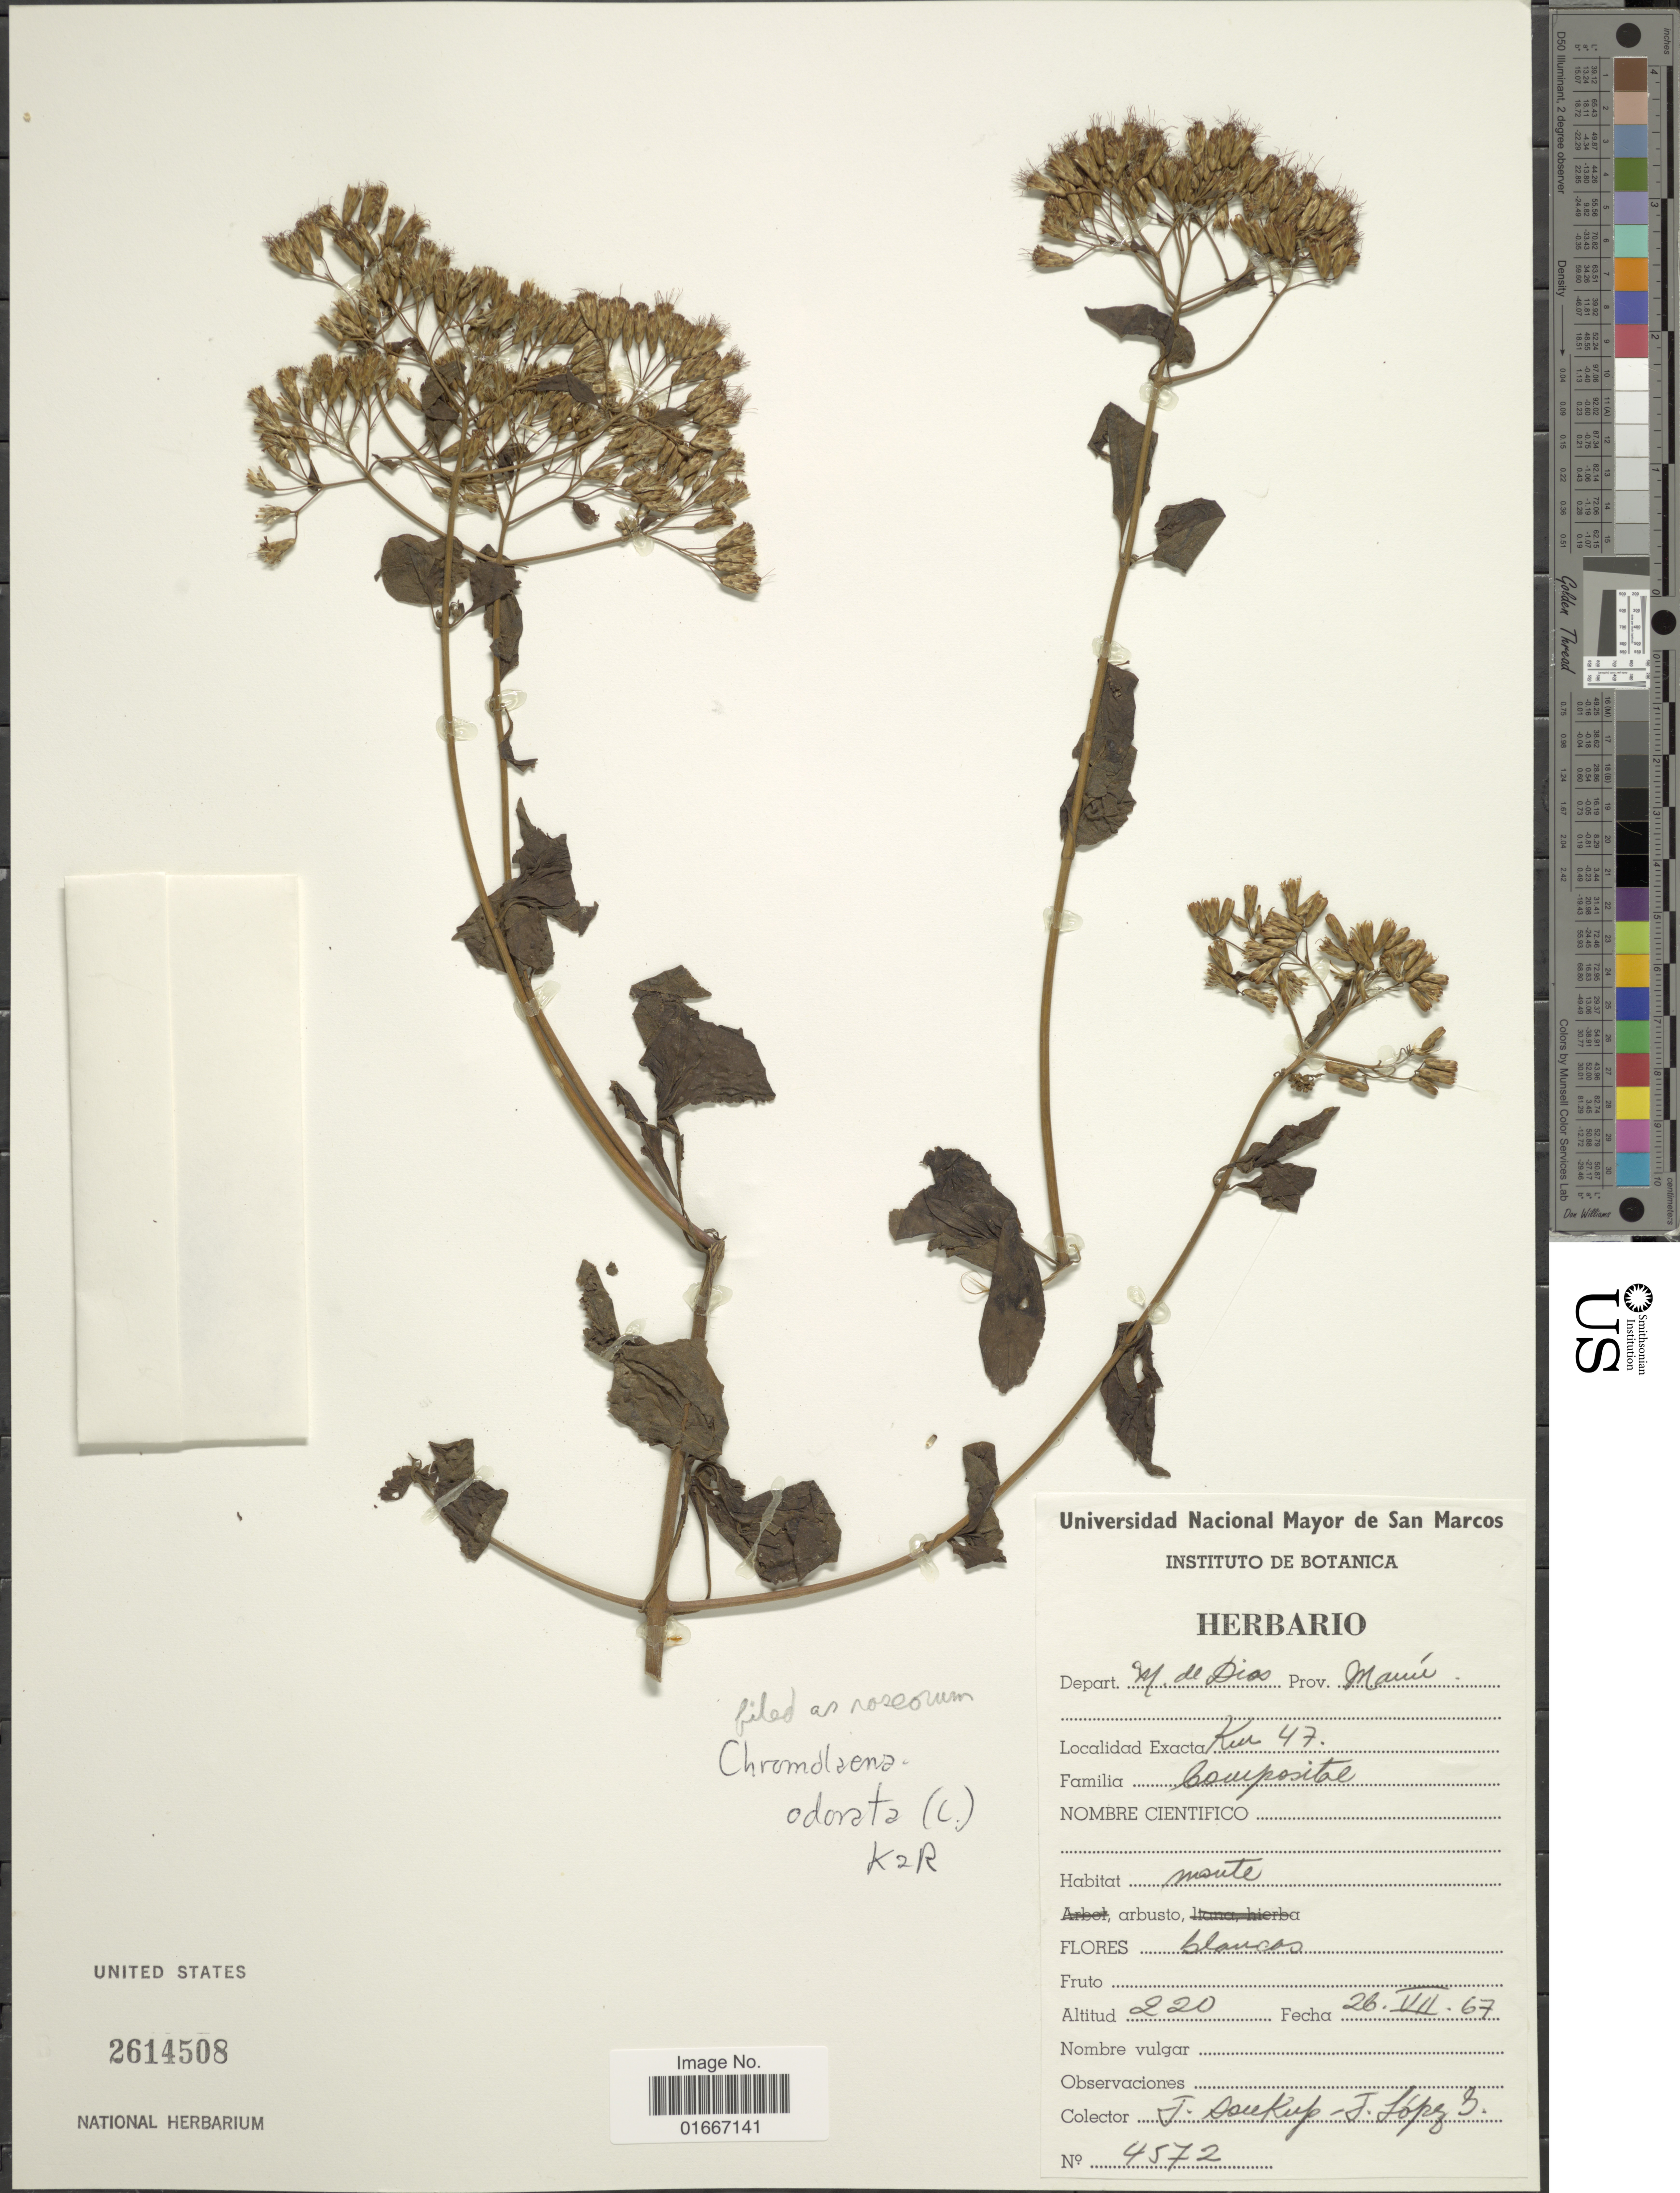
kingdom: Plantae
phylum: Tracheophyta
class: Magnoliopsida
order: Asterales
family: Asteraceae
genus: Chromolaena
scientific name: Chromolaena roseorum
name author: (B.L. Rob.) R.M. King & H. Rob.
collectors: J. Soukup & J. López G.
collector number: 4572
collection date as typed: Transcribed d/m/y: 26/7/67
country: Peru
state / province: Madre de Dios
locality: Km. 47, Prov. Manú, Depart. M. de Dios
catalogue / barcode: US 2614508